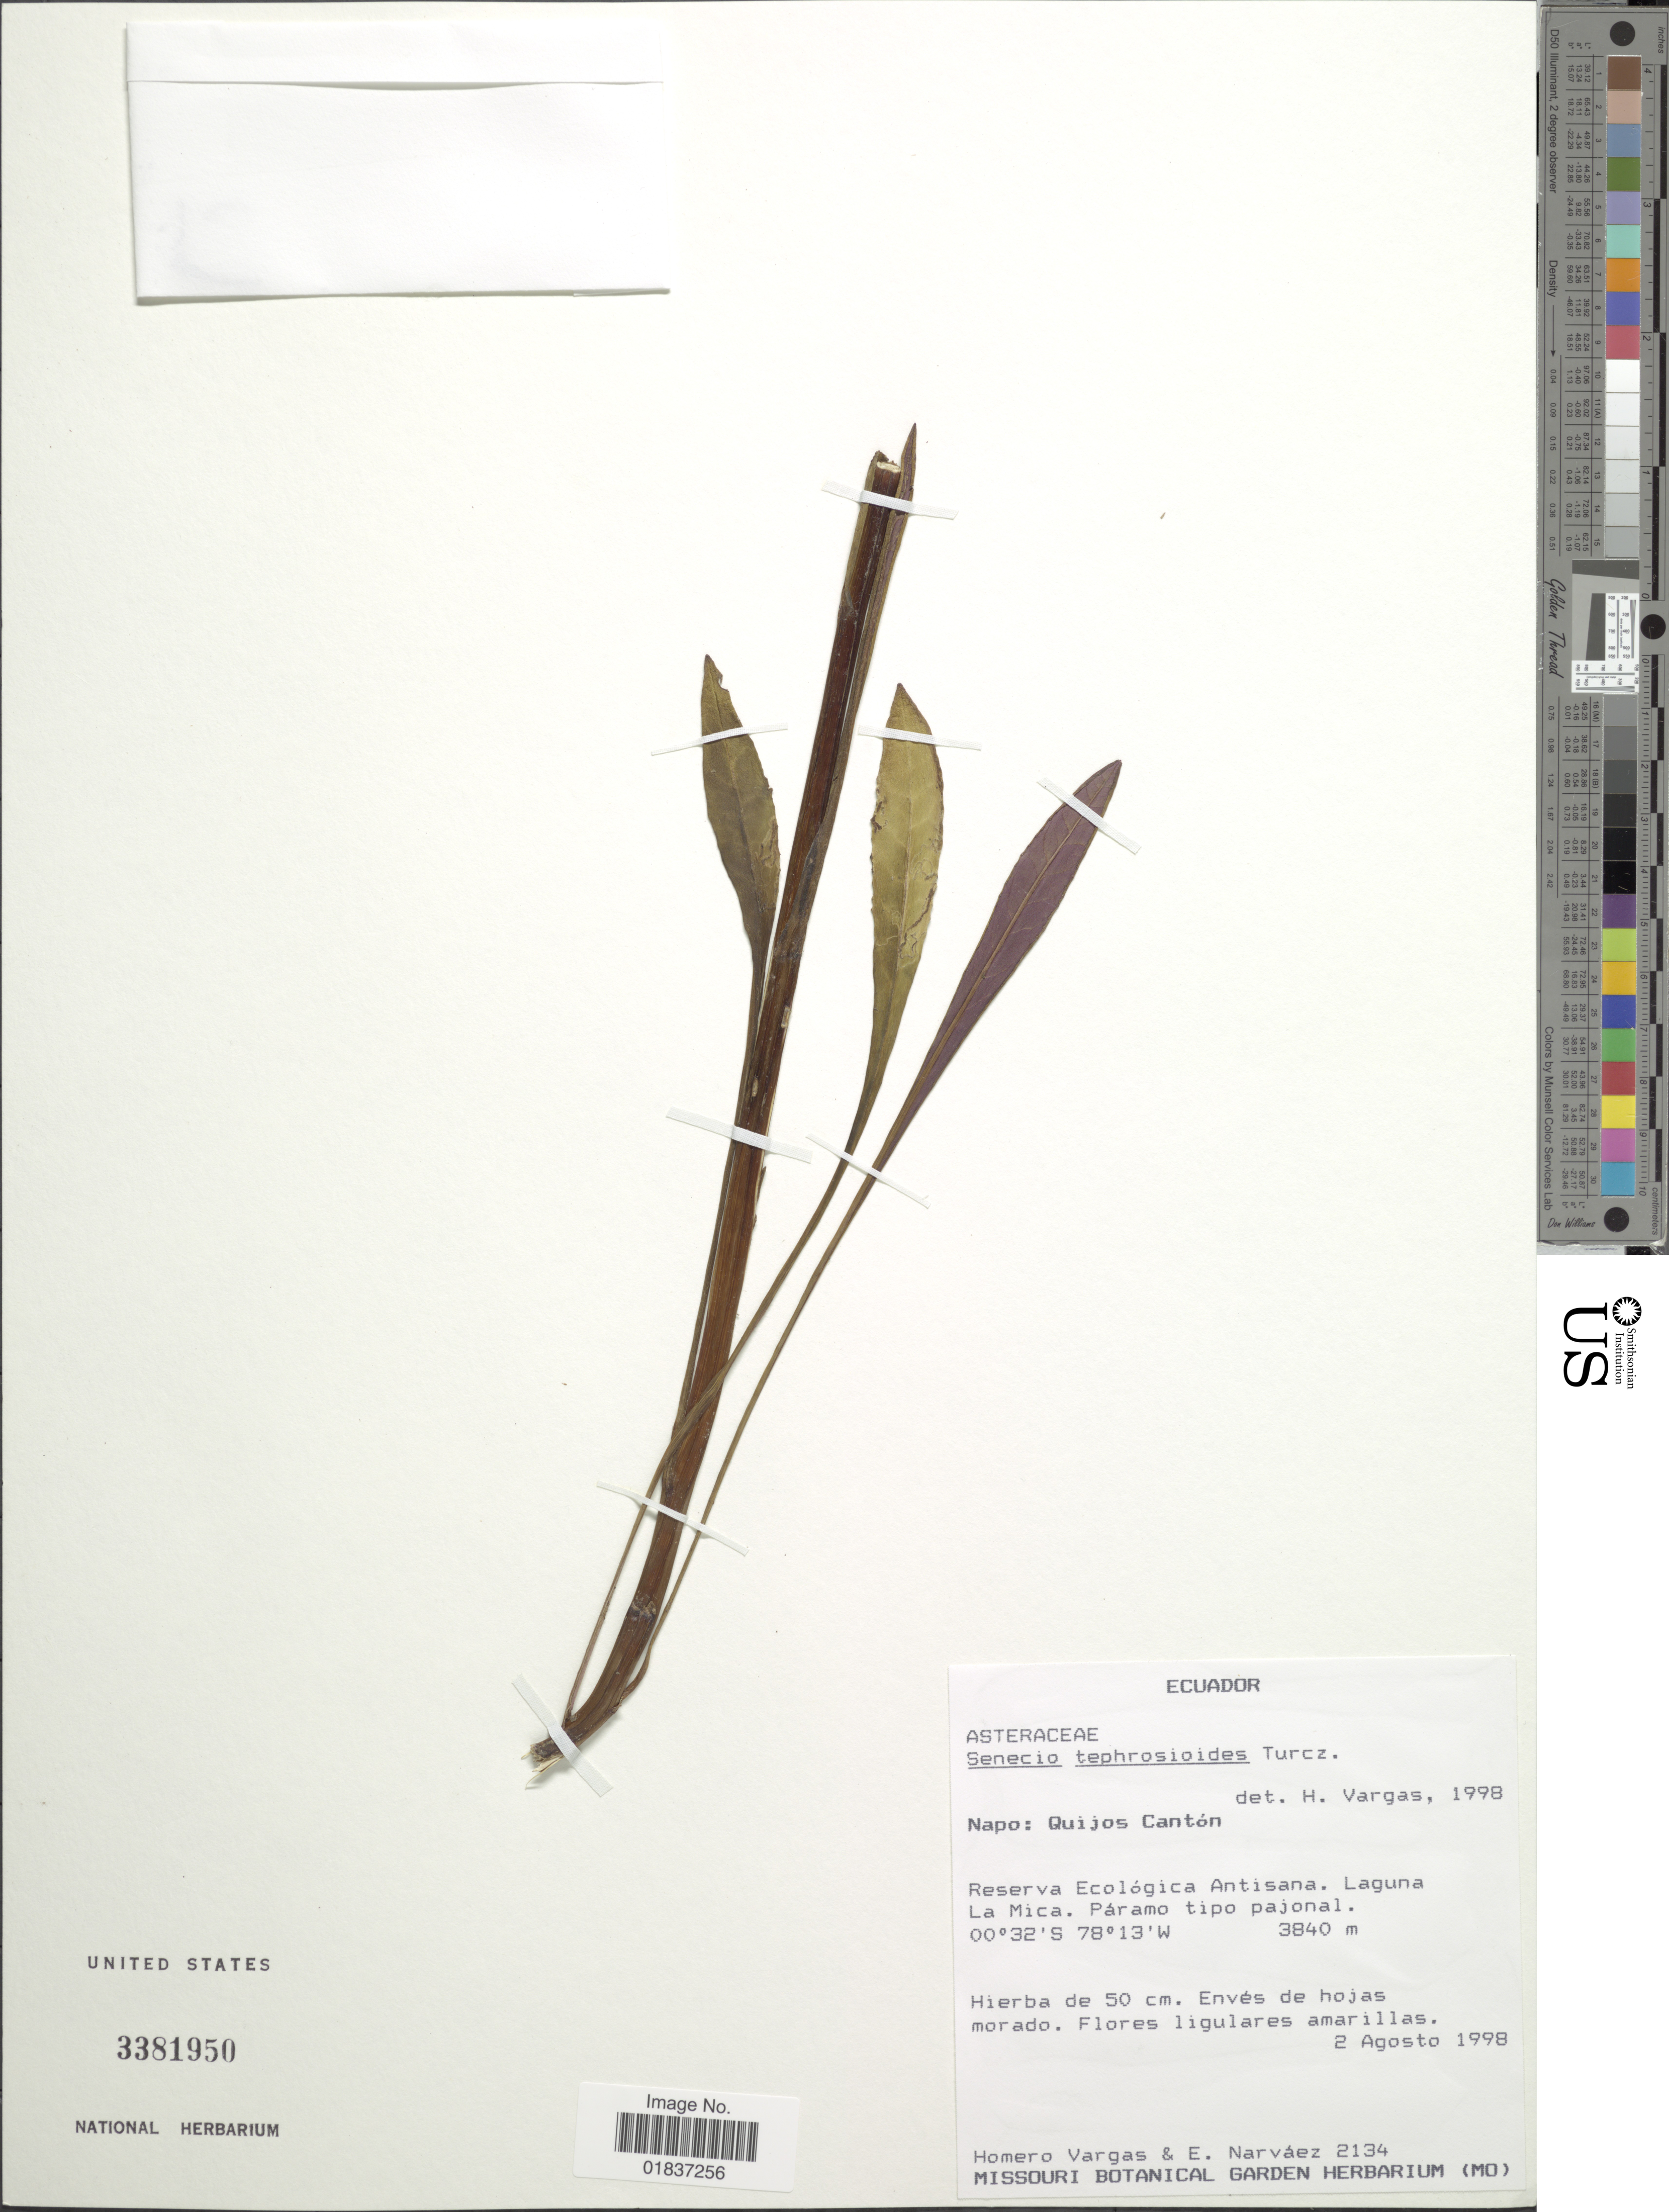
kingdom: Plantae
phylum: Tracheophyta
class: Magnoliopsida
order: Asterales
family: Asteraceae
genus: Senecio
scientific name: Senecio tephrosioides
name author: Turcz.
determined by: Salomon, Luciana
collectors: H. Vargas & E. Narváez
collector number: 2134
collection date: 1998-08-02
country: Ecuador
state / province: Napo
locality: Napo: Quijos Canton. Reserva Ecologica Antisana. Laguna La Mica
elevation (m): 3840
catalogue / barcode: US 3381950